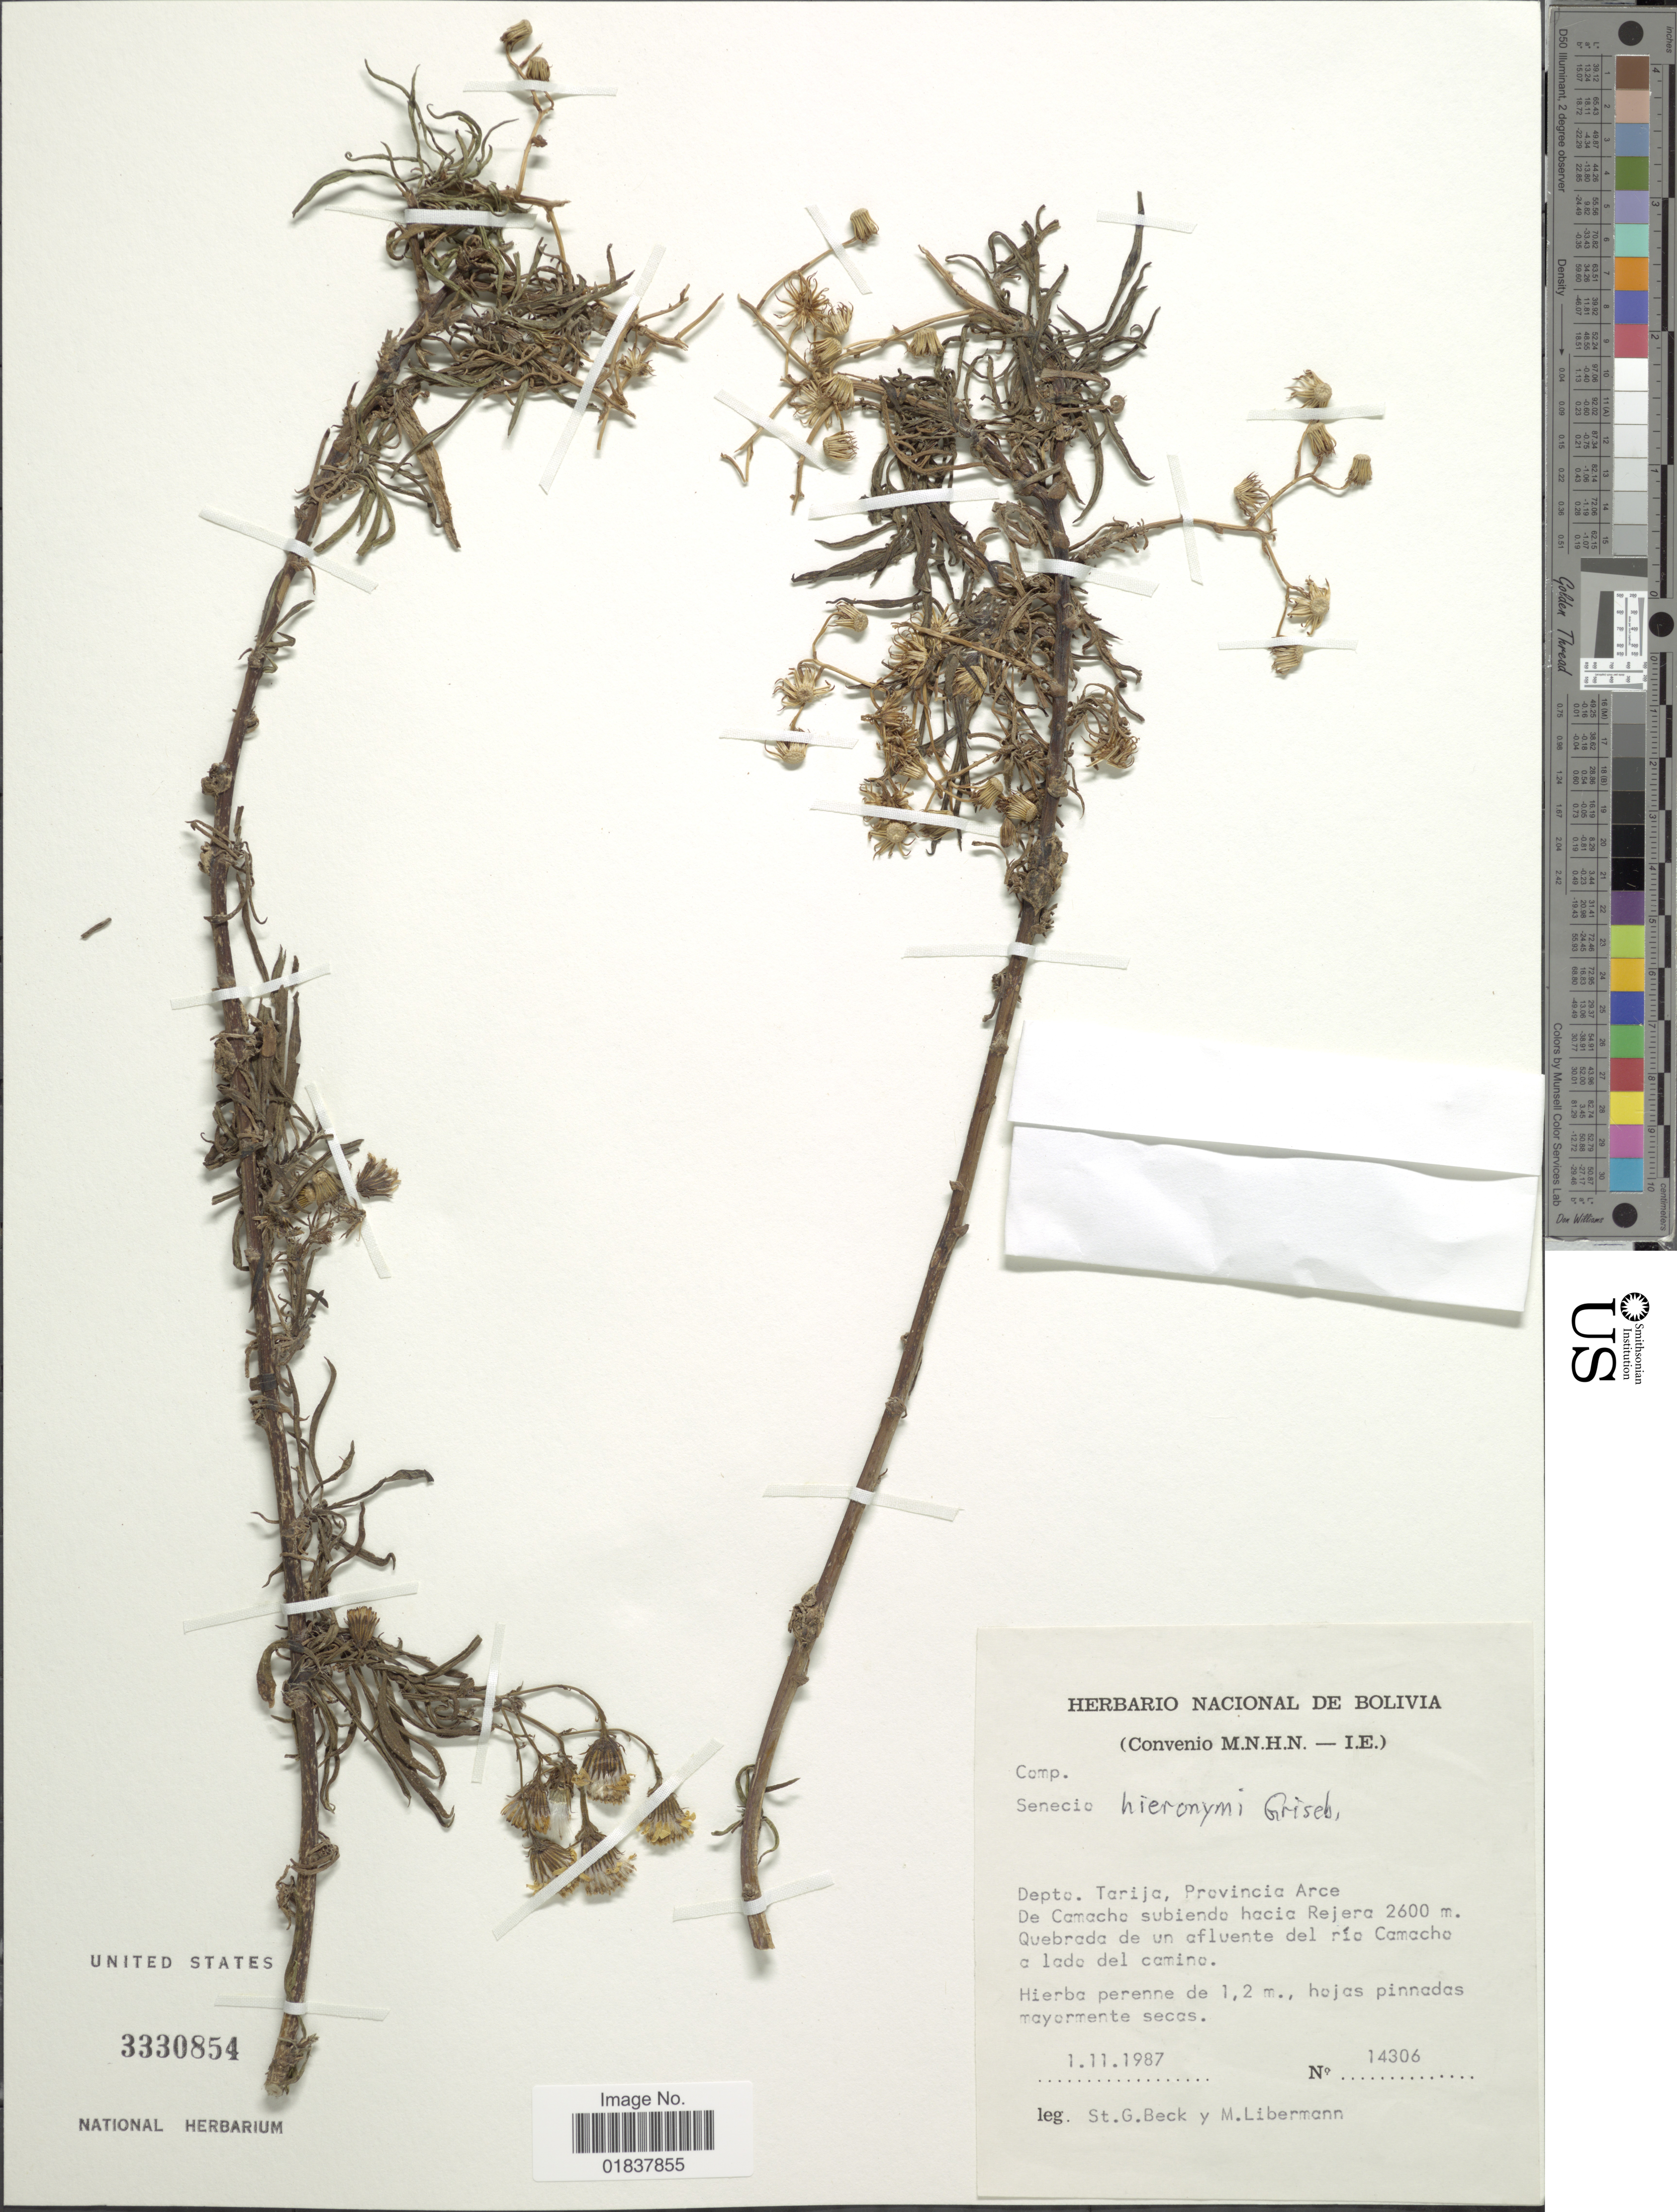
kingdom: Plantae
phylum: Tracheophyta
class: Magnoliopsida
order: Asterales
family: Asteraceae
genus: Senecio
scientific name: Senecio hieronymi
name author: Griseb.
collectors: S. G. Beck & M. Libermann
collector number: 14306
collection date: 1987-11-01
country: Bolivia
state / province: Tarija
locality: Provincia Arce, De Camacho subiendo hacia Rejera, Quebrada de un afluente del rio Camacho a lado del camino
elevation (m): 2600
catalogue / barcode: US 3330854